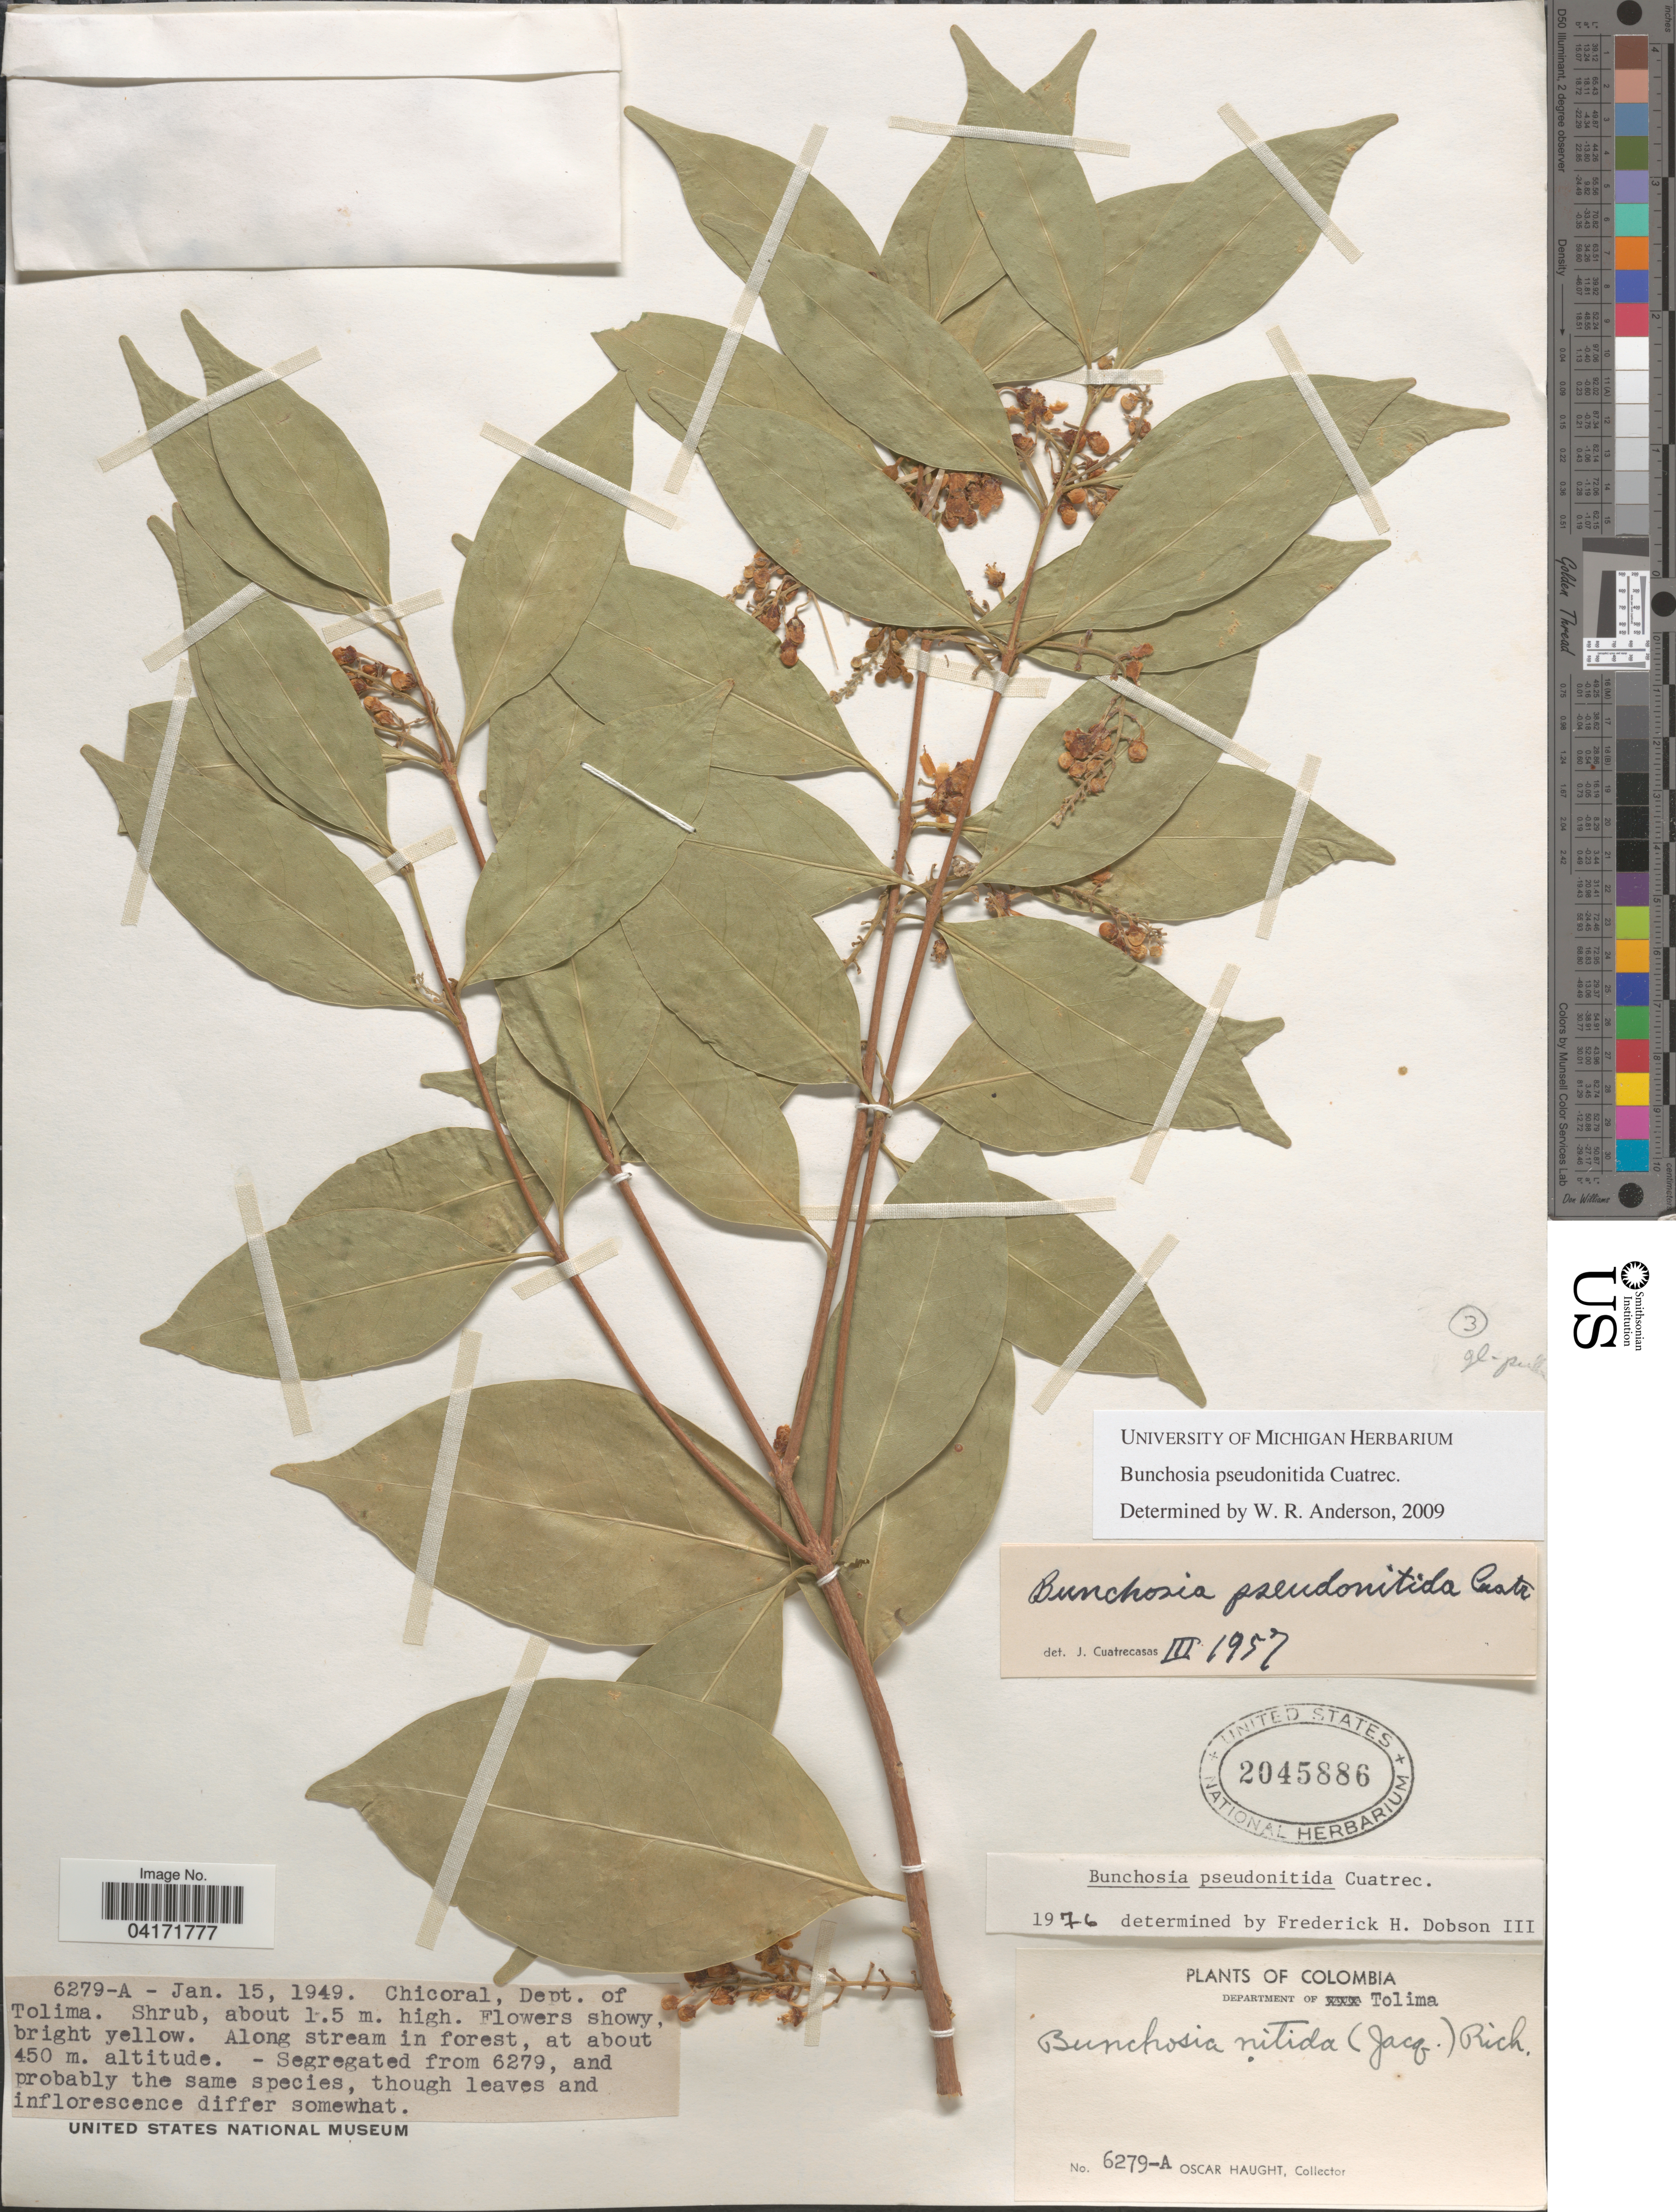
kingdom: Plantae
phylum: Tracheophyta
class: Magnoliopsida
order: Malpighiales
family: Malpighiaceae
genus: Bunchosia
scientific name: Bunchosia pseudonitida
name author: Cuatrec.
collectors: O. L. Haught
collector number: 6279-A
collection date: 1949-01-15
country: Colombia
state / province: Tolima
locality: Chicoral, Dept. of Tolima.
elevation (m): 450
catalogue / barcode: US 2045886